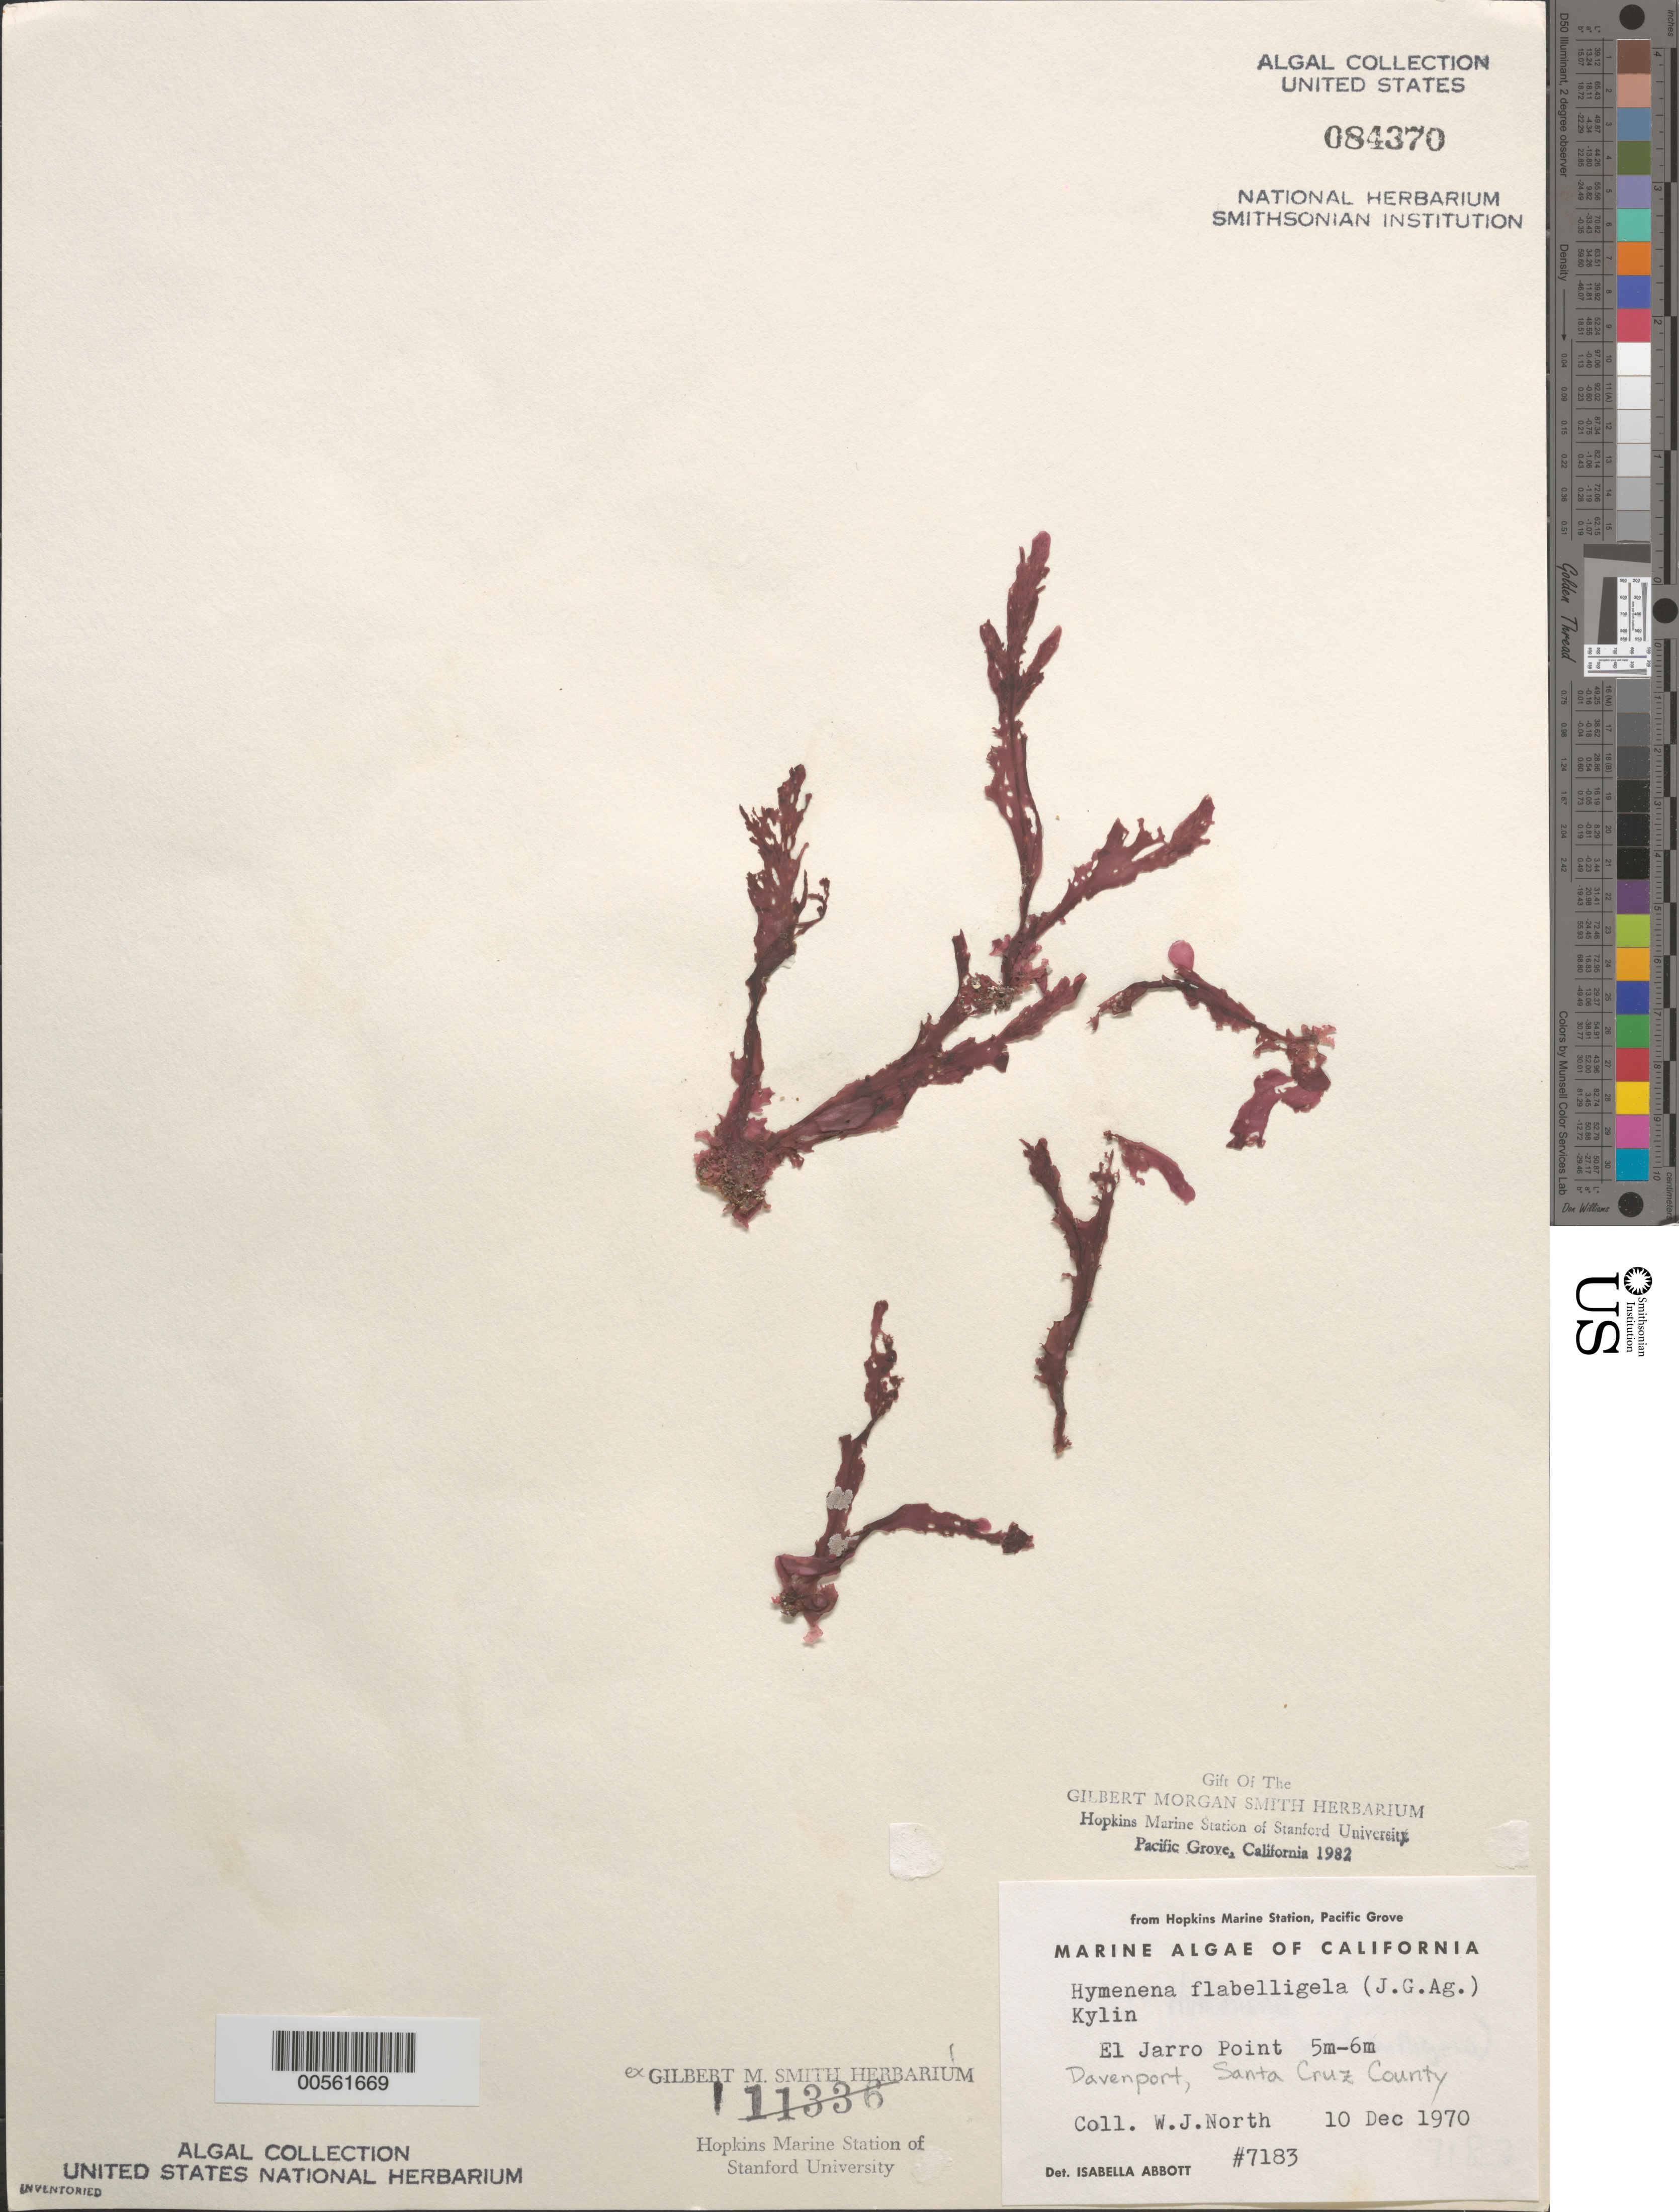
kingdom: Plantae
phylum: Rhodophyta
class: Florideophyceae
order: Ceramiales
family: Delesseriaceae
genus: Hymenena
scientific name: Hymenena flabelligera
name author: (J. Agardh) Kylin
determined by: Abbott, Isabella A.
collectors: W. North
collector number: IAA 7183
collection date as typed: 10 Dec 1970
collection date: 1970-12-10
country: United States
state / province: California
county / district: Santa Cruz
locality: El Jarro Point, Davenport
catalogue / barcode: US 84370